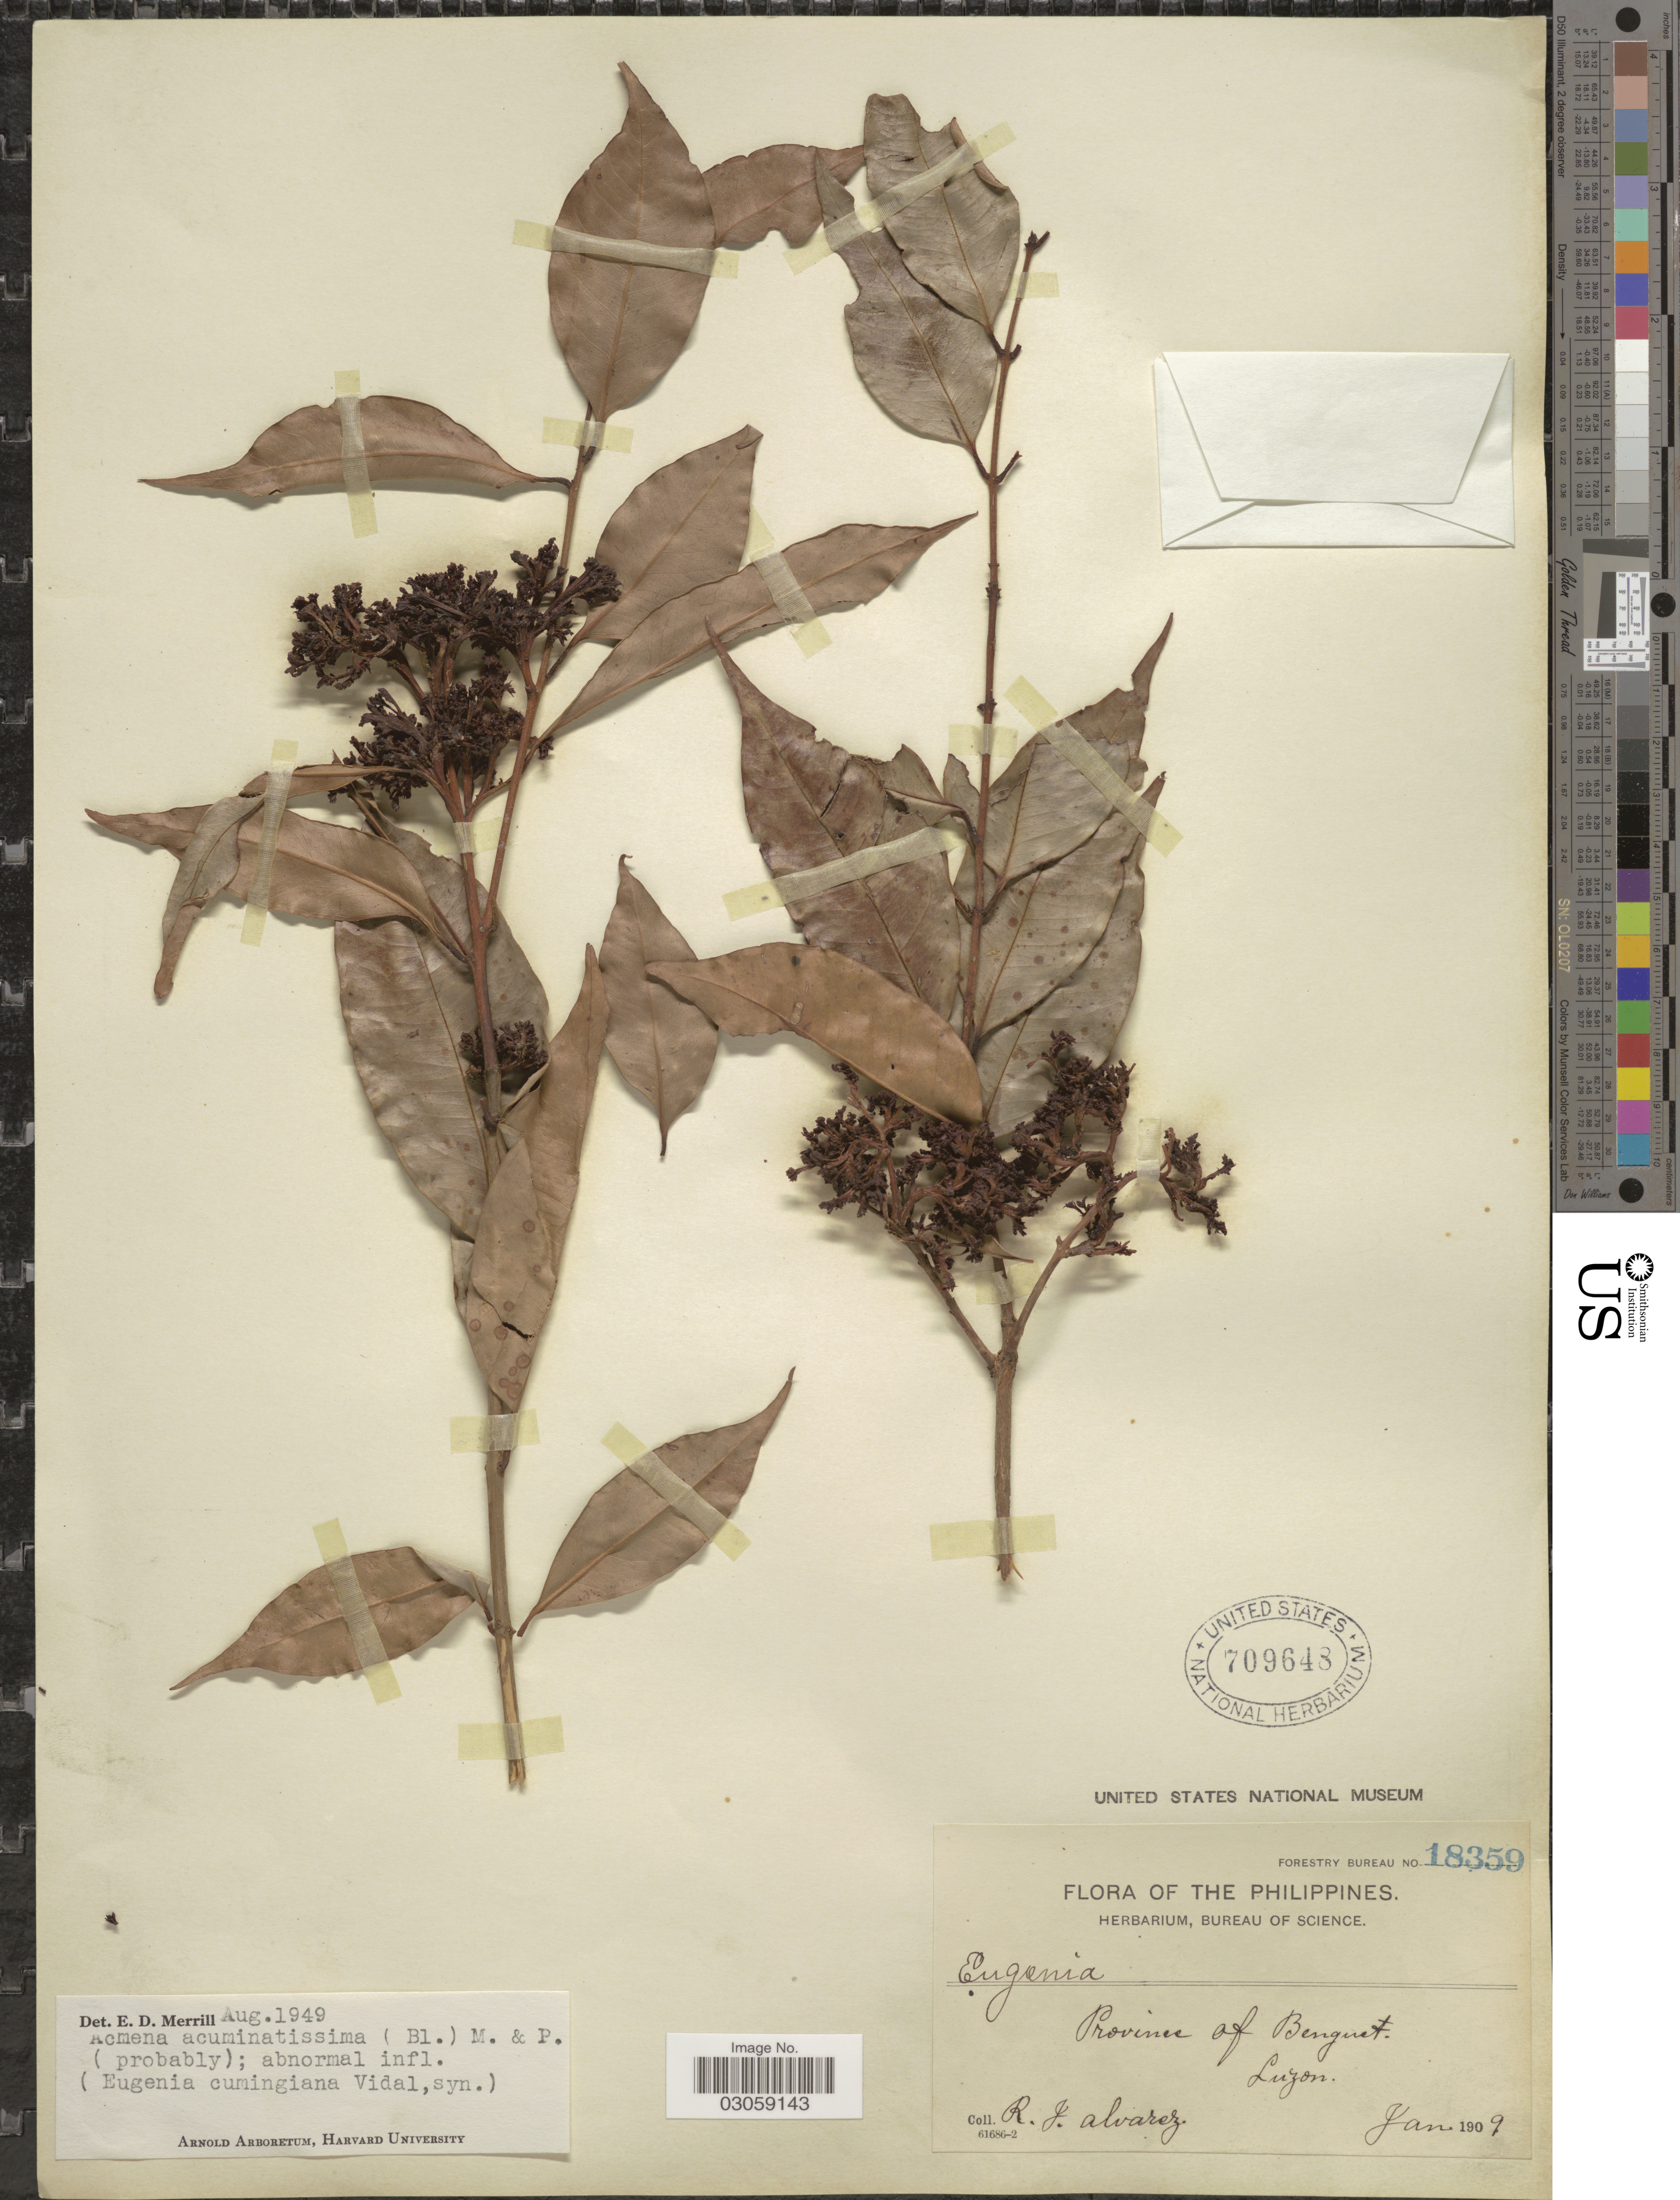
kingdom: Plantae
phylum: Tracheophyta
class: Magnoliopsida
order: Myrtales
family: Myrtaceae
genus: Syzygium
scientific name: Syzygium acuminatissimum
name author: (Blume) DC.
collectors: R. Alvarez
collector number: Forestry Bureau 18359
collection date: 1909-01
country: Philippines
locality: Province of Benguet. Luzon.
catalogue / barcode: US 709648